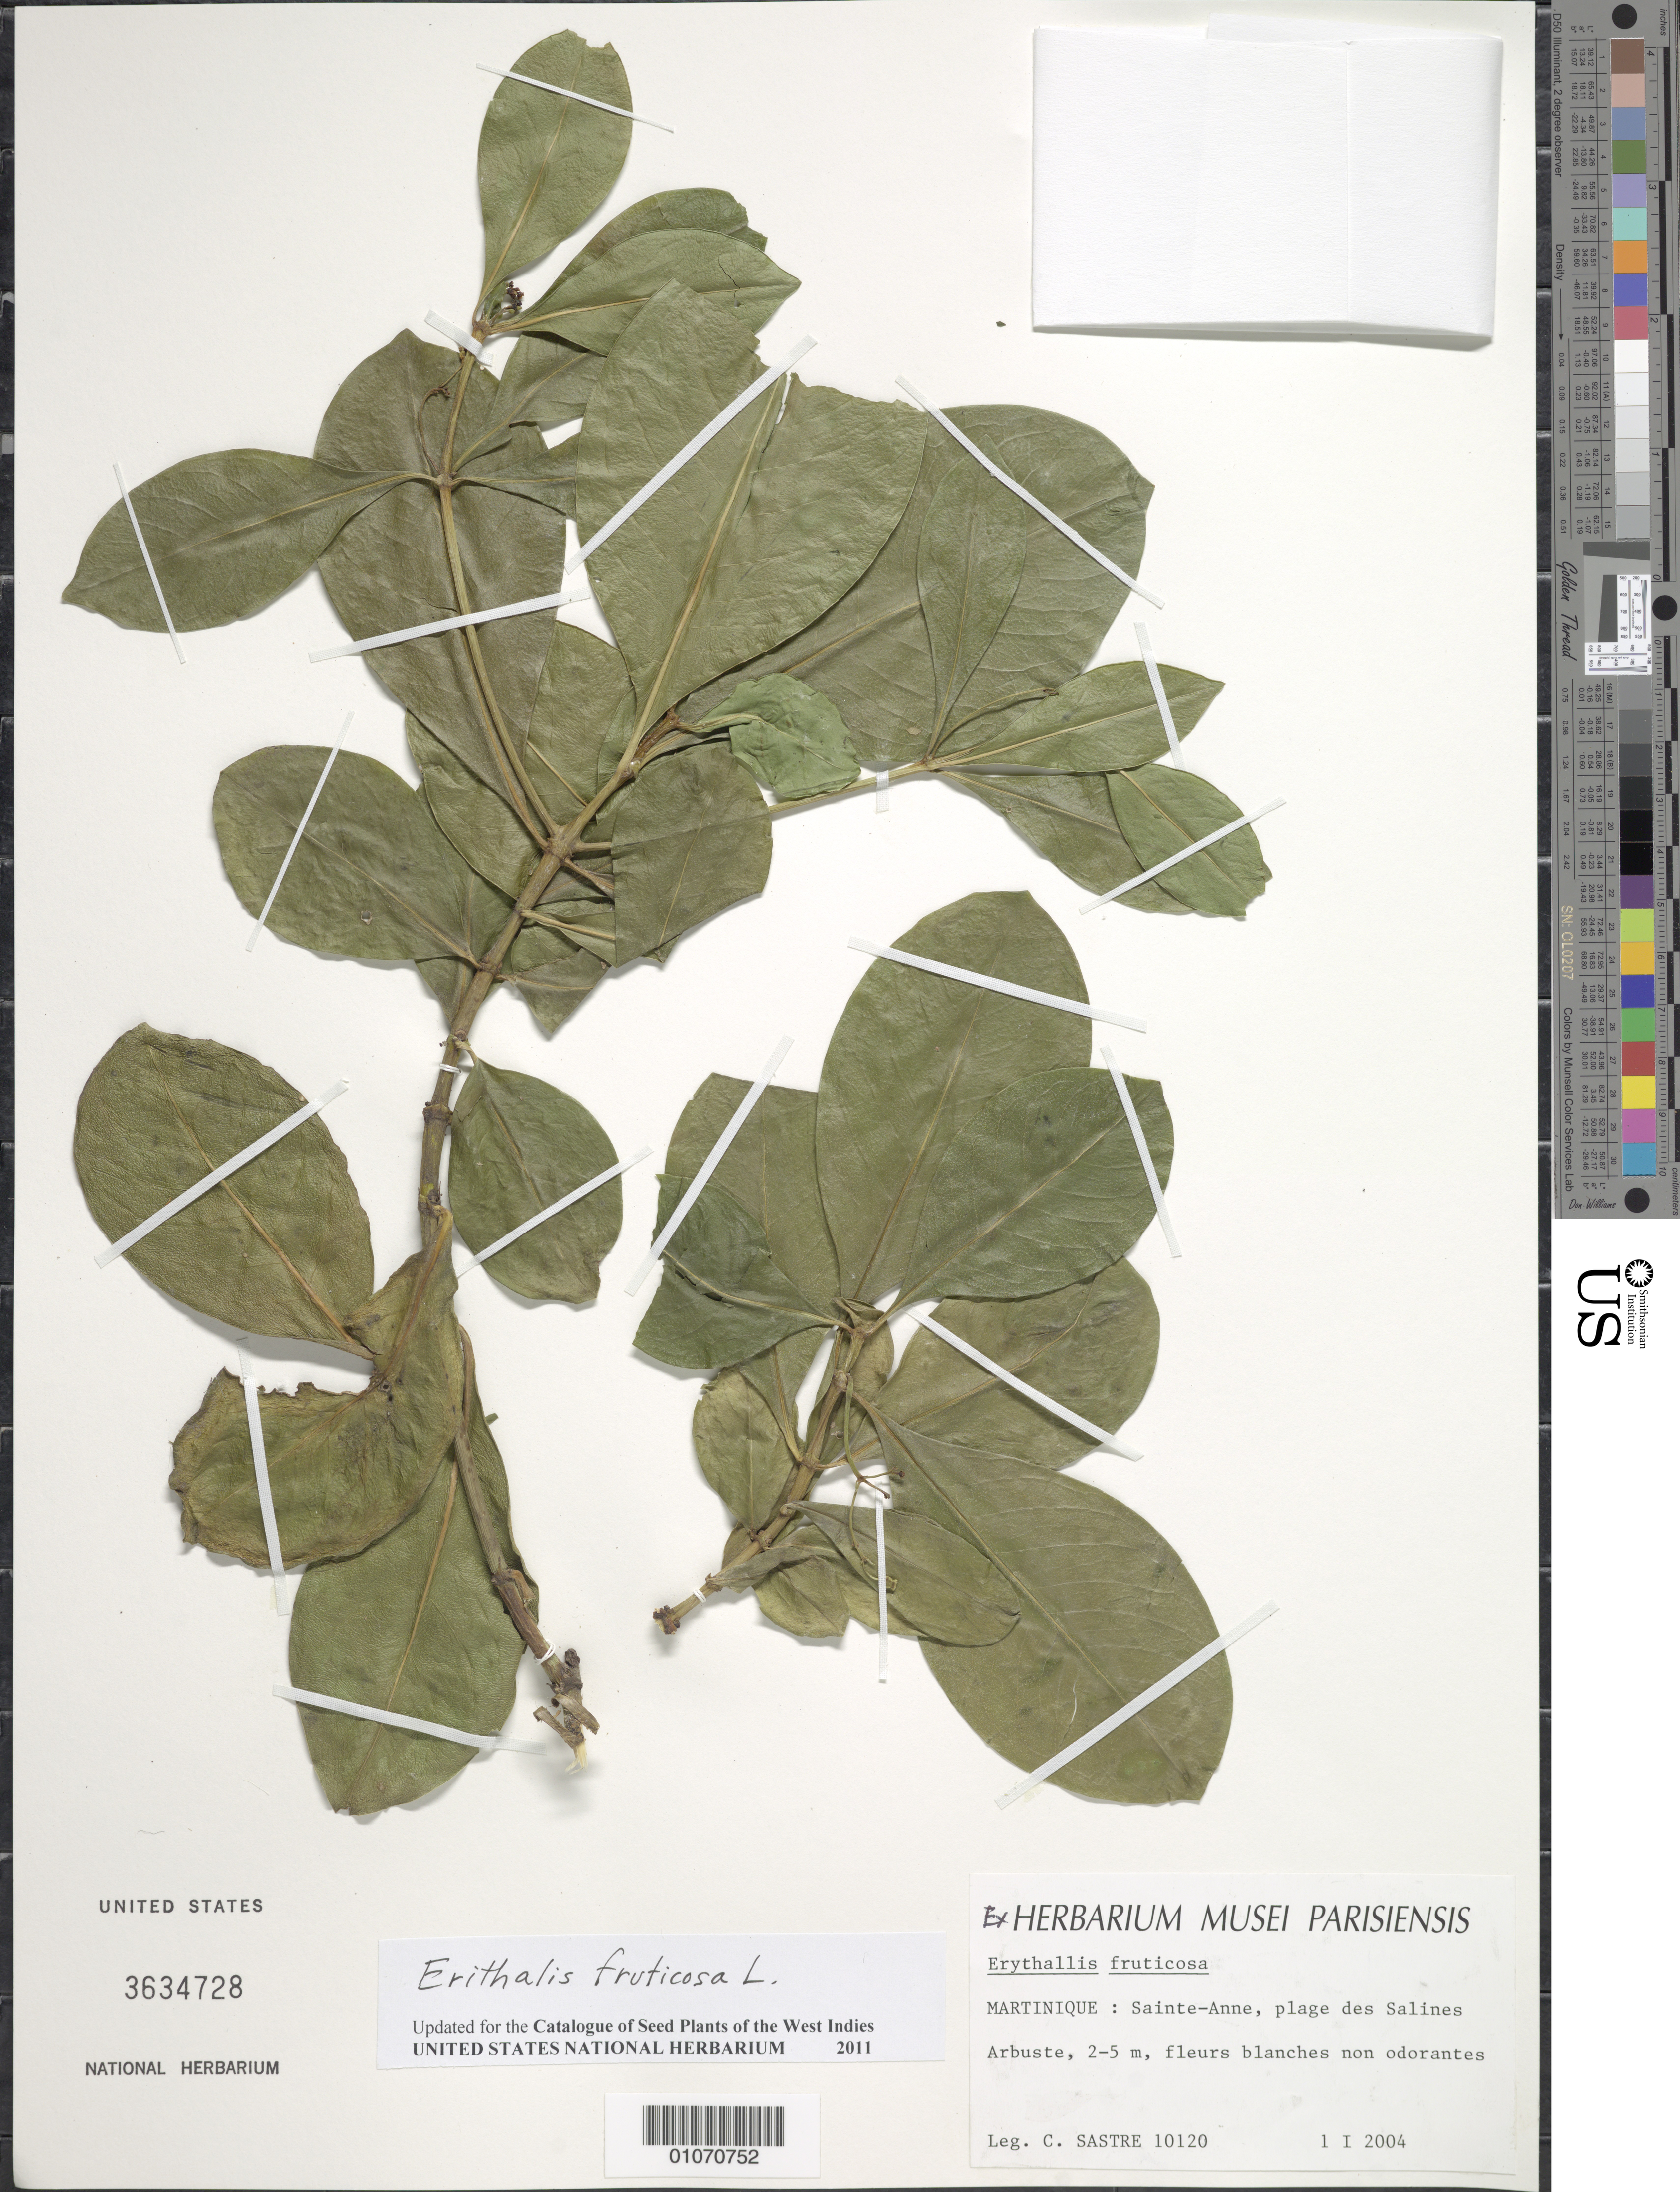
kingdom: Plantae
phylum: Tracheophyta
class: Magnoliopsida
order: Gentianales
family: Rubiaceae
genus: Erithalis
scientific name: Erithalis fruticosa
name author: L.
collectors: C. H. L. Sastre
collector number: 10120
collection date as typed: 01 Jan 2004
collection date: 2004-01-01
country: Martinique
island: Martinique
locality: Sainte-Anne, plage des Salines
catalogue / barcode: US 3634728